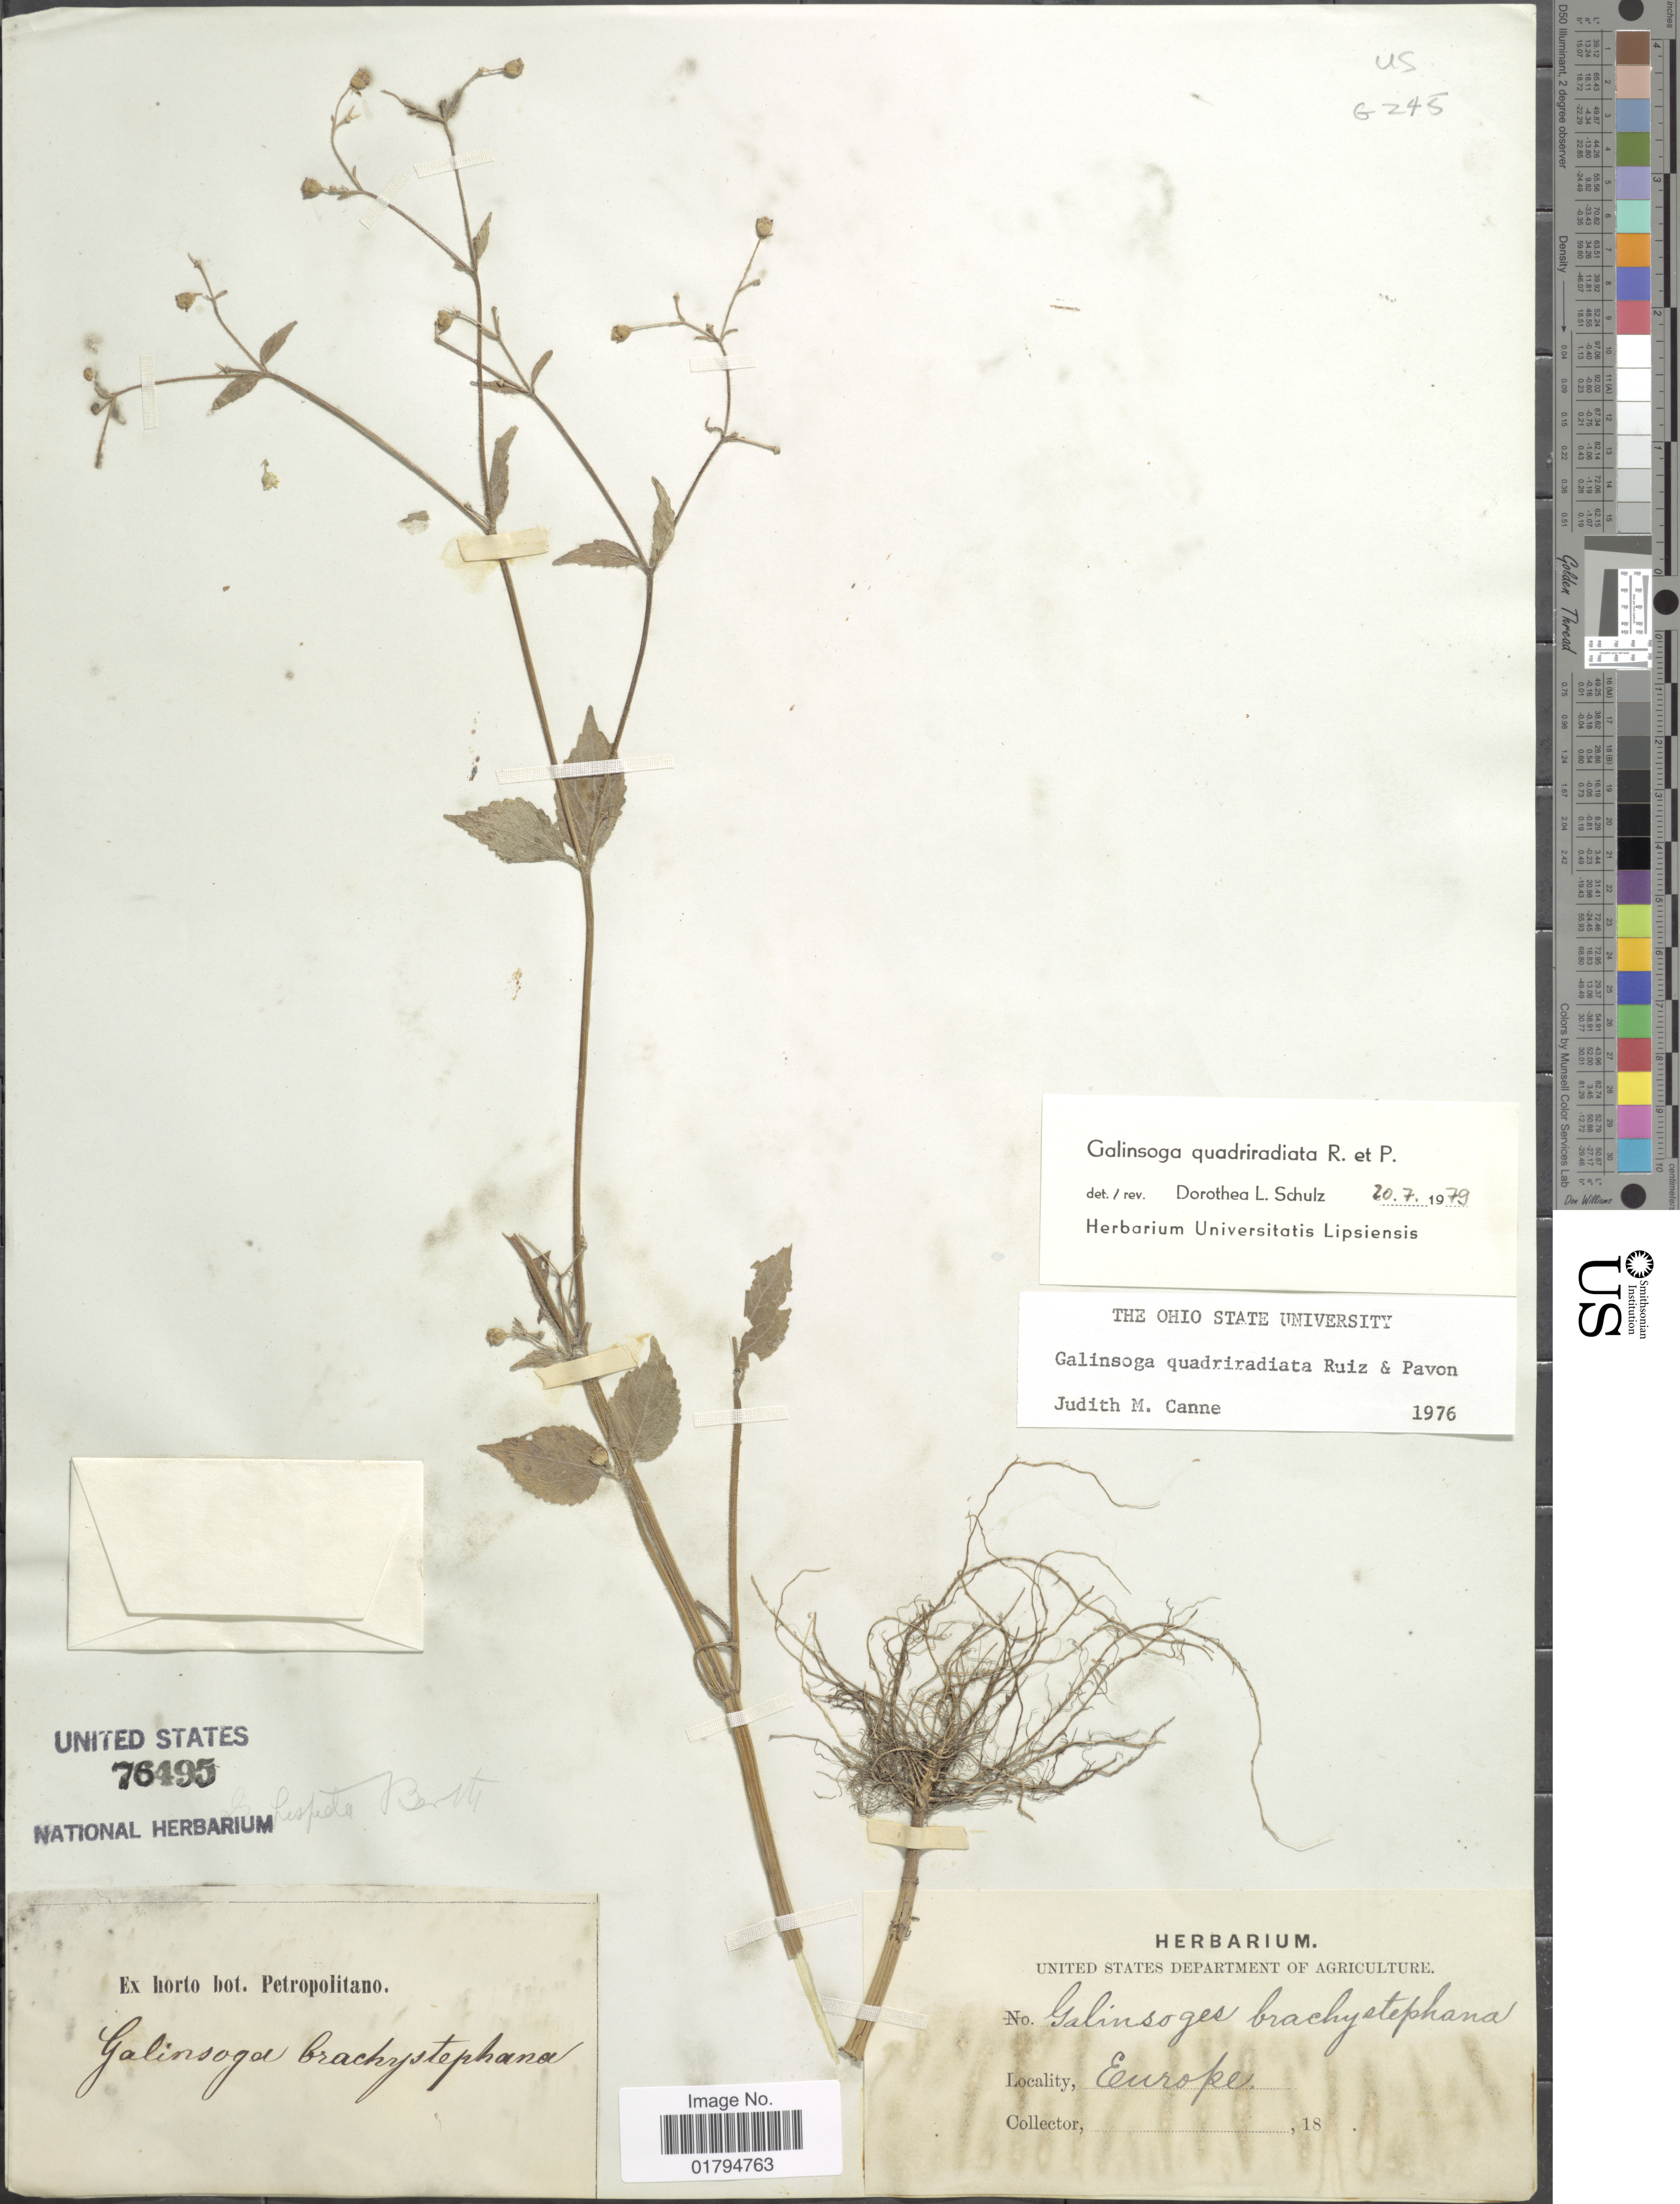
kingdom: Plantae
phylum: Tracheophyta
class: Magnoliopsida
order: Asterales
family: Asteraceae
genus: Galinsoga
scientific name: Galinsoga quadriradiata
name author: Ruiz & Pav.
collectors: ex Horto Bot. Petropolitano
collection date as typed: s.d.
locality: Europe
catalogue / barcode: US 76495